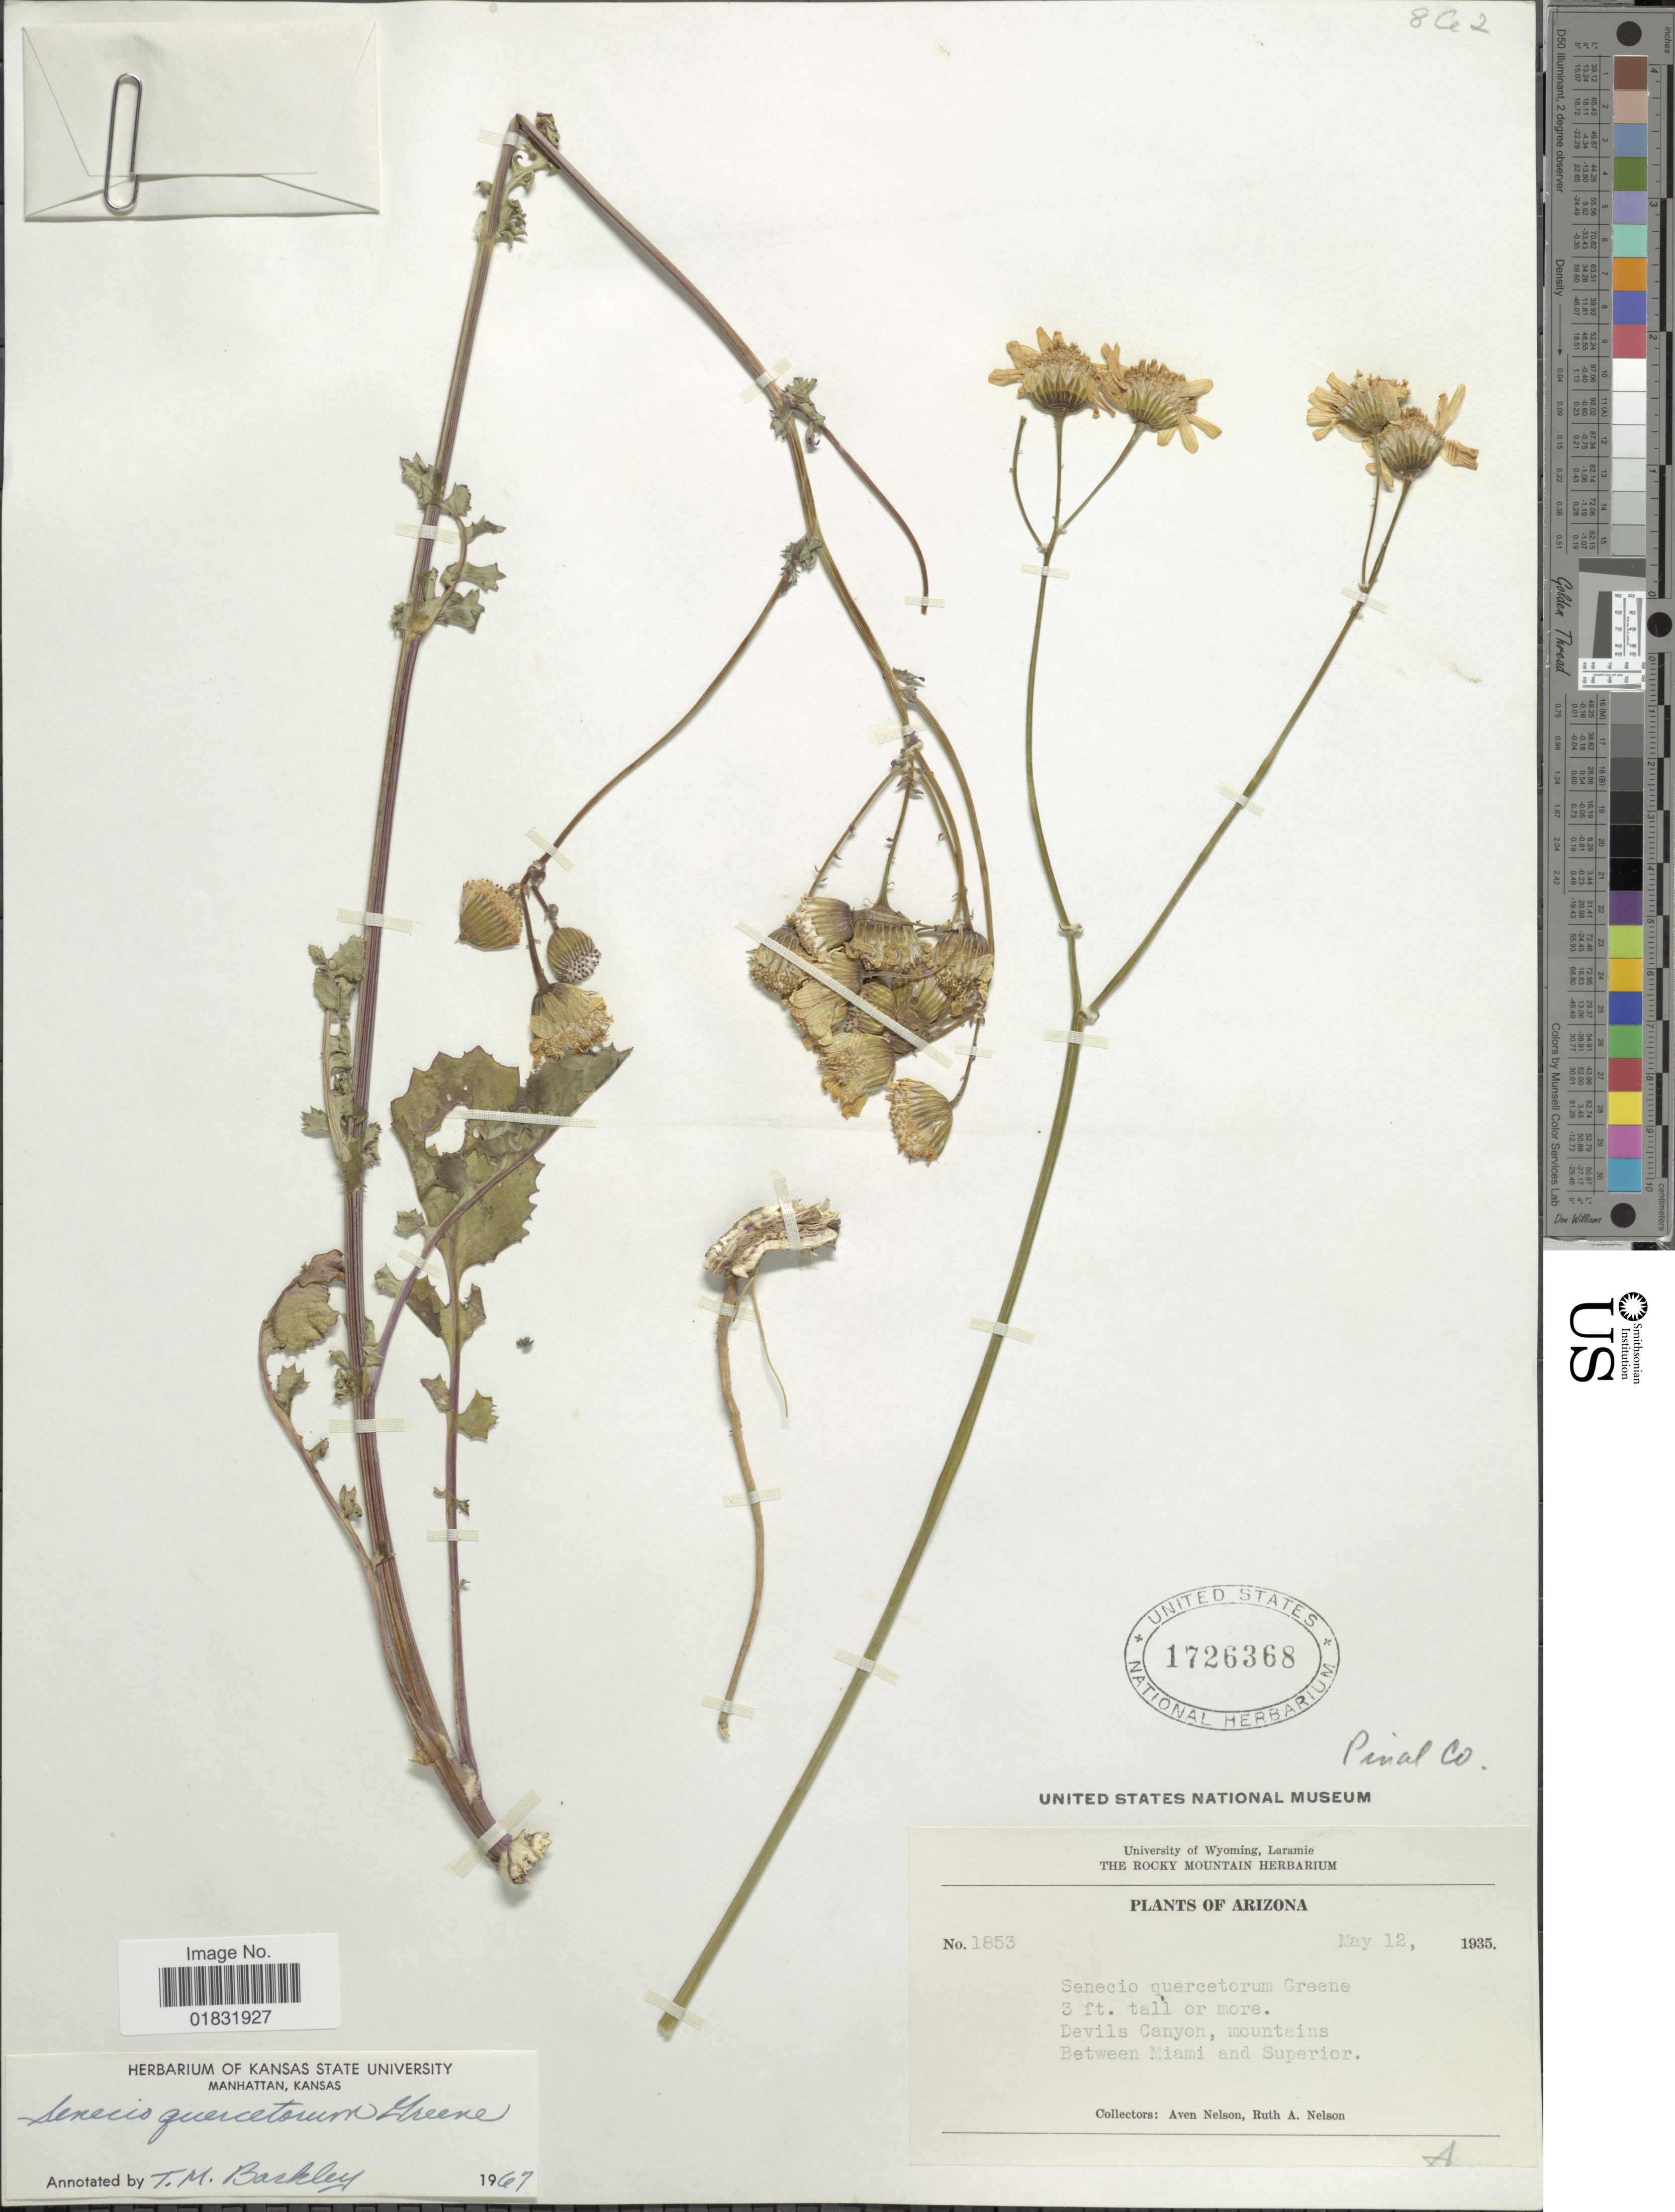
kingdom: Plantae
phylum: Tracheophyta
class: Magnoliopsida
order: Asterales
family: Asteraceae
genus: Packera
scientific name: Packera quercetorum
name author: (Greene) C. Jeffrey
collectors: A. Nelson & R. A. Nelson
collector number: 1853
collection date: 1935-05-12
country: United States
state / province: Arizona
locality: Devils Canyon, mountains, Between Miami and Superior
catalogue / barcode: US 1726368